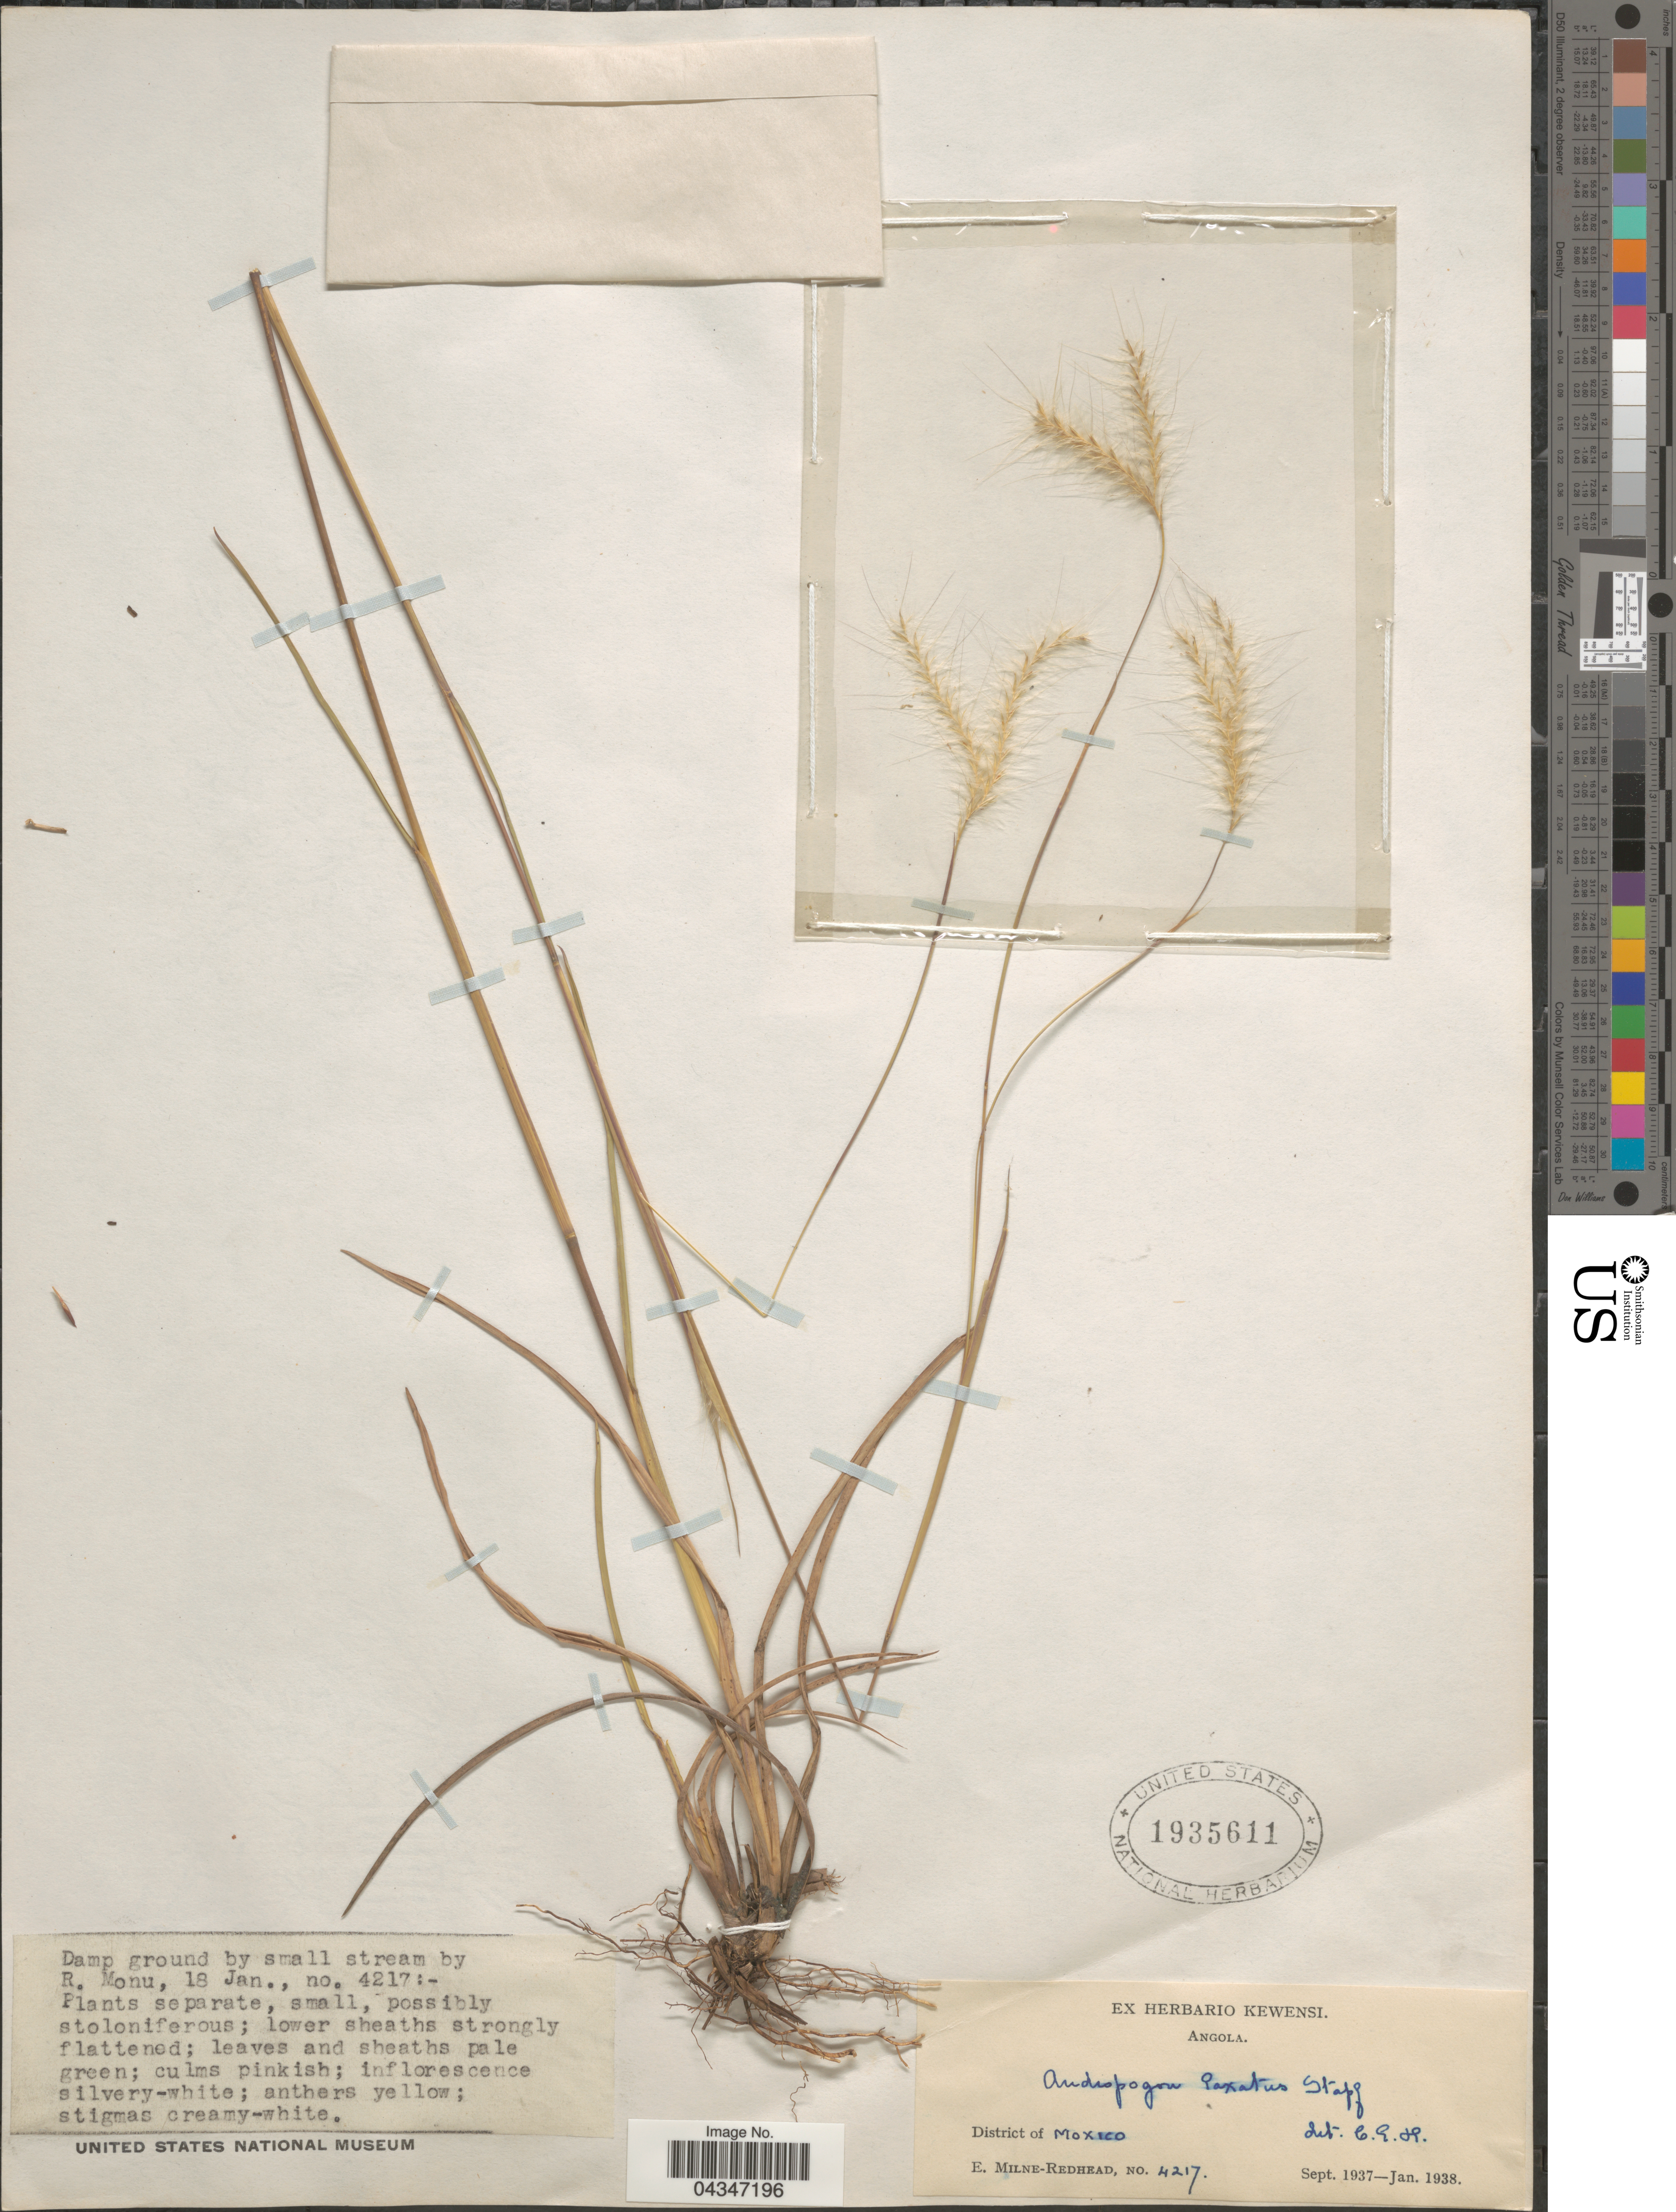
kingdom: Plantae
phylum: Tracheophyta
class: Liliopsida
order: Poales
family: Poaceae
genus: Andropogon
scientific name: Andropogon eucomus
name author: Nees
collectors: E. W. Milne-Redhead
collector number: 4217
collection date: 1938-01-18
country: Angola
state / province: Moxico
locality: District of Moxico. By R. Monu.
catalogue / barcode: US 1935611